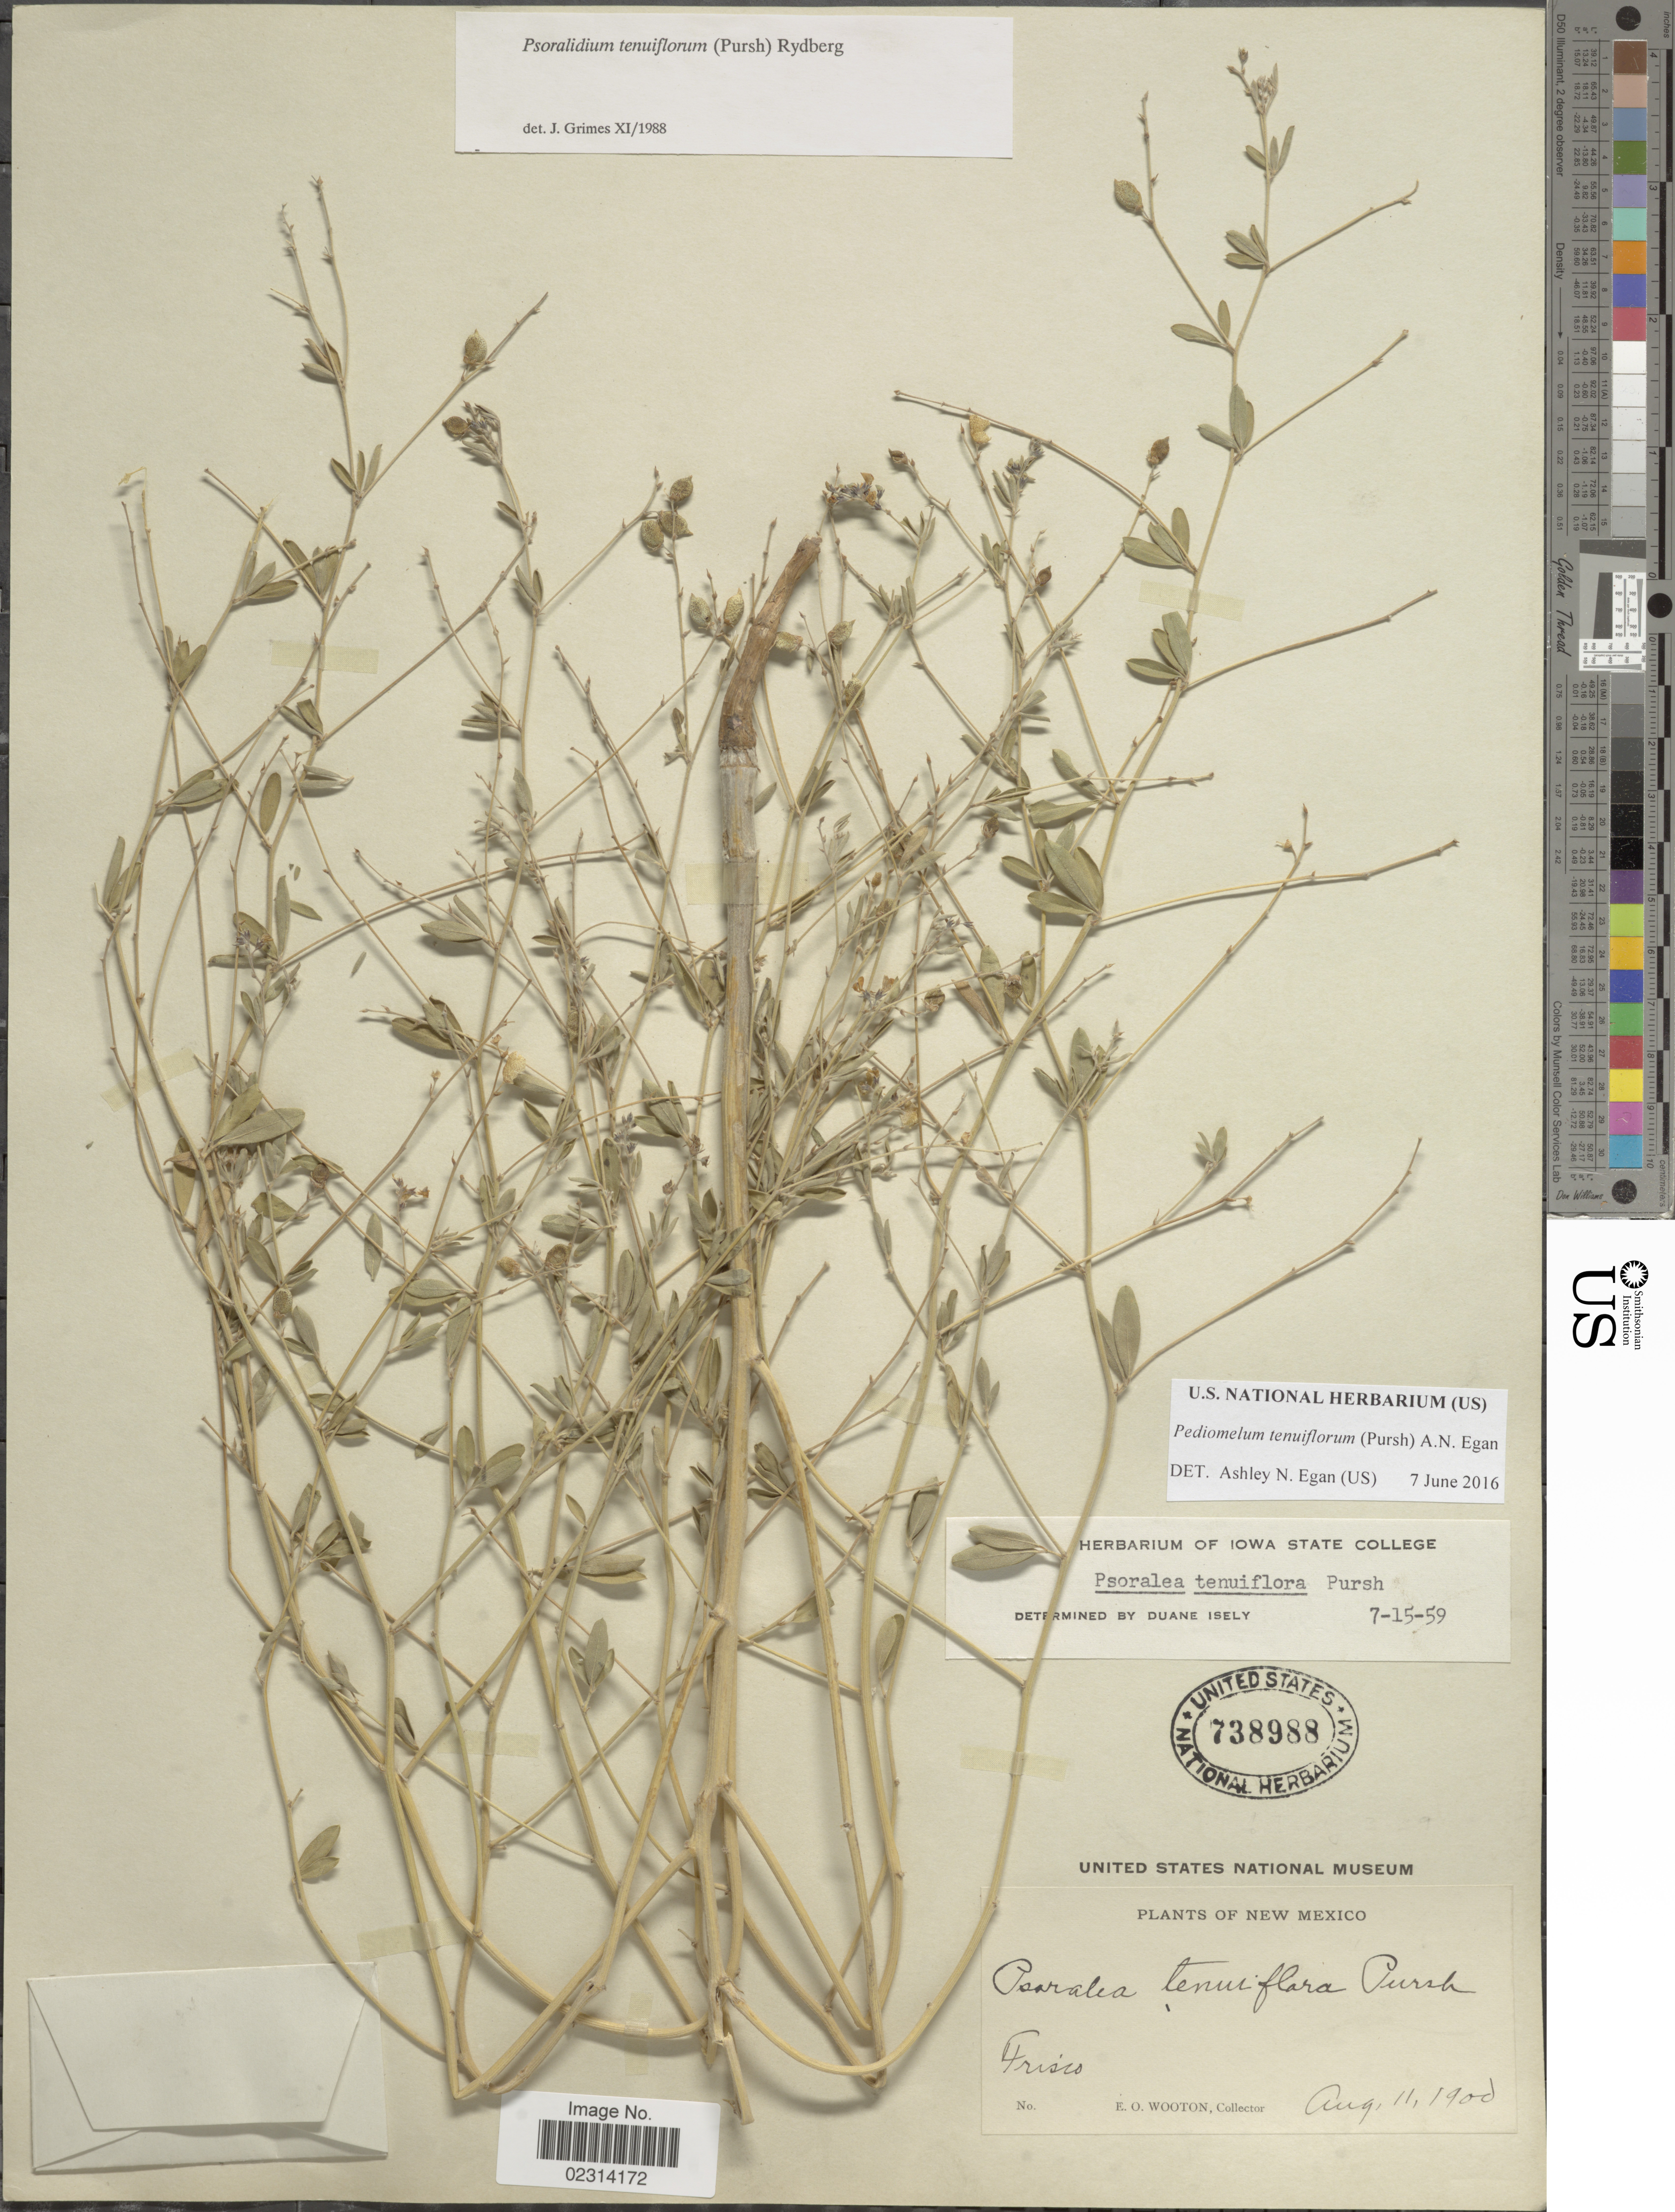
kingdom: Plantae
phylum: Tracheophyta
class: Magnoliopsida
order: Fabales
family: Fabaceae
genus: Psoralidium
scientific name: Psoralidium tenuiflorum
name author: (Pursh) Rydb.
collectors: E. O. Wooton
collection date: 1900-08-11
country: United States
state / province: New Mexico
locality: Frisco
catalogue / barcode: US 738988